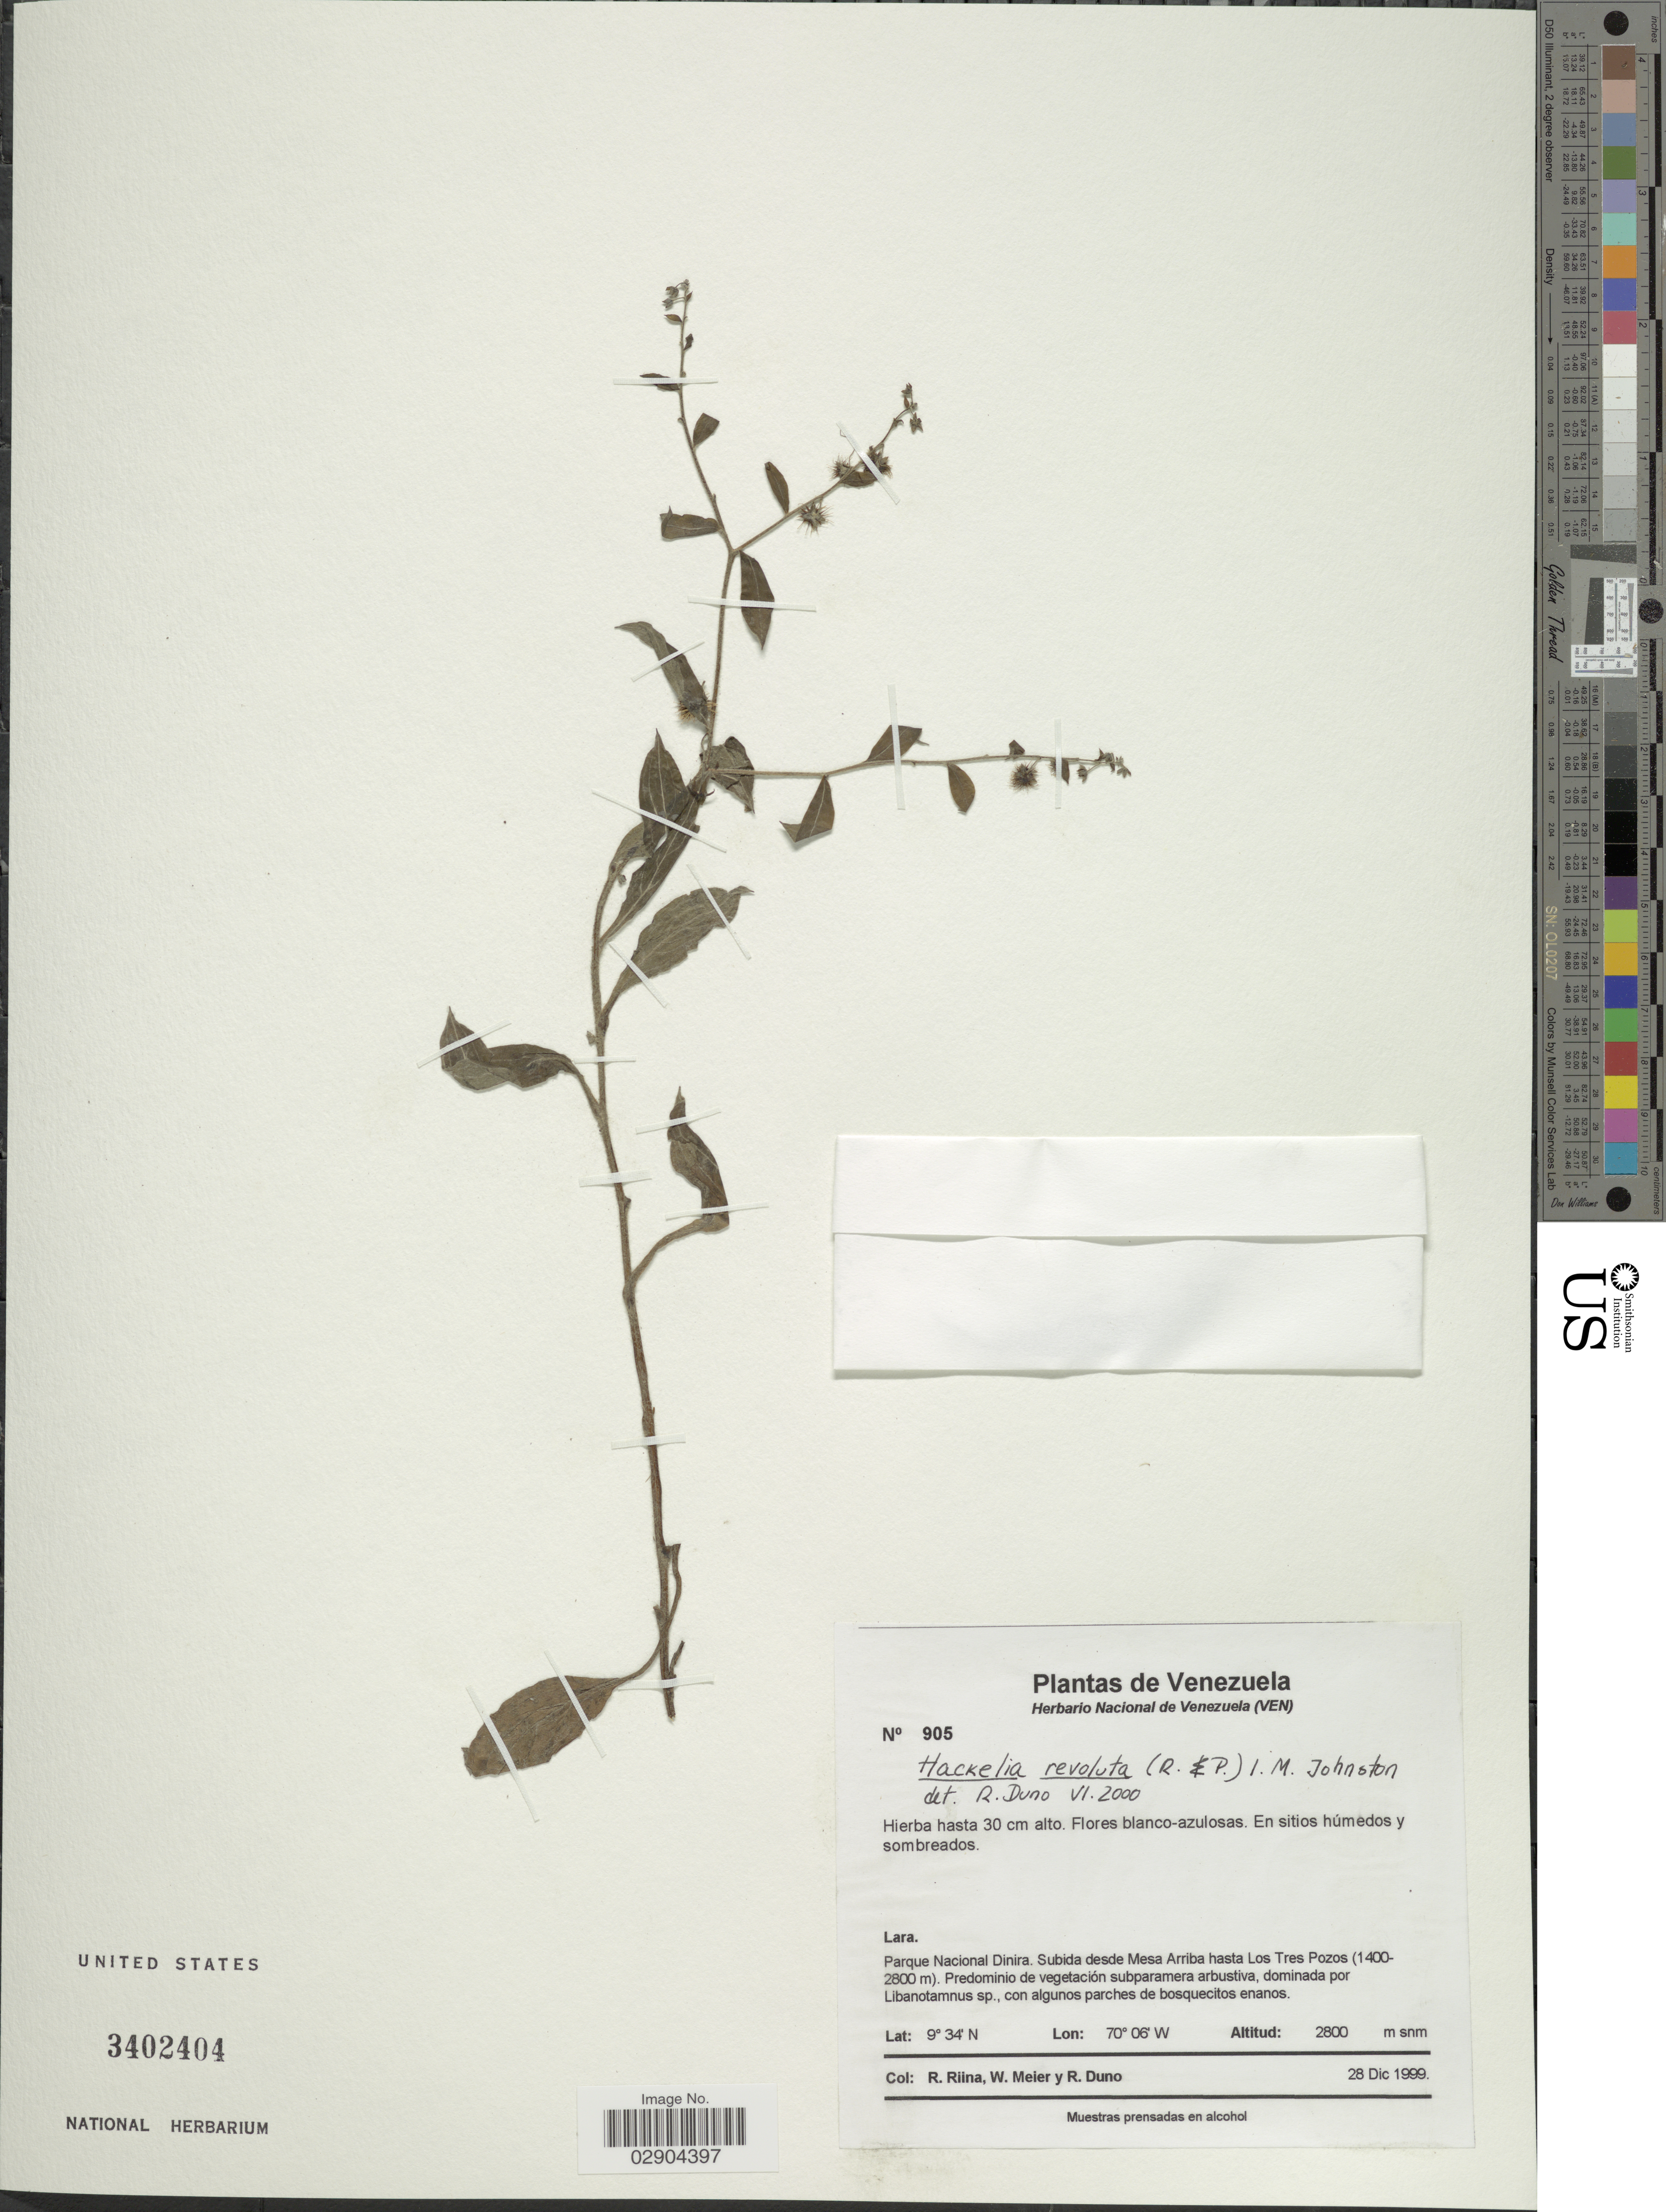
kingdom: Plantae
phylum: Tracheophyta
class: Magnoliopsida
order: Boraginales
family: Boraginaceae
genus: Hackelia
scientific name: Hackelia revoluta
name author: (Ruiz & Pav.) I.M. Johnst.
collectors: R. Riina, W. Meier & R. Duno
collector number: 905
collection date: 1999-12-28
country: Venezuela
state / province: Lara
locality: Parque Nacional Dinira. Subida desde Mesa Arriba hasta Los Tres Pozos.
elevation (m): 2800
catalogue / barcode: US 3402404